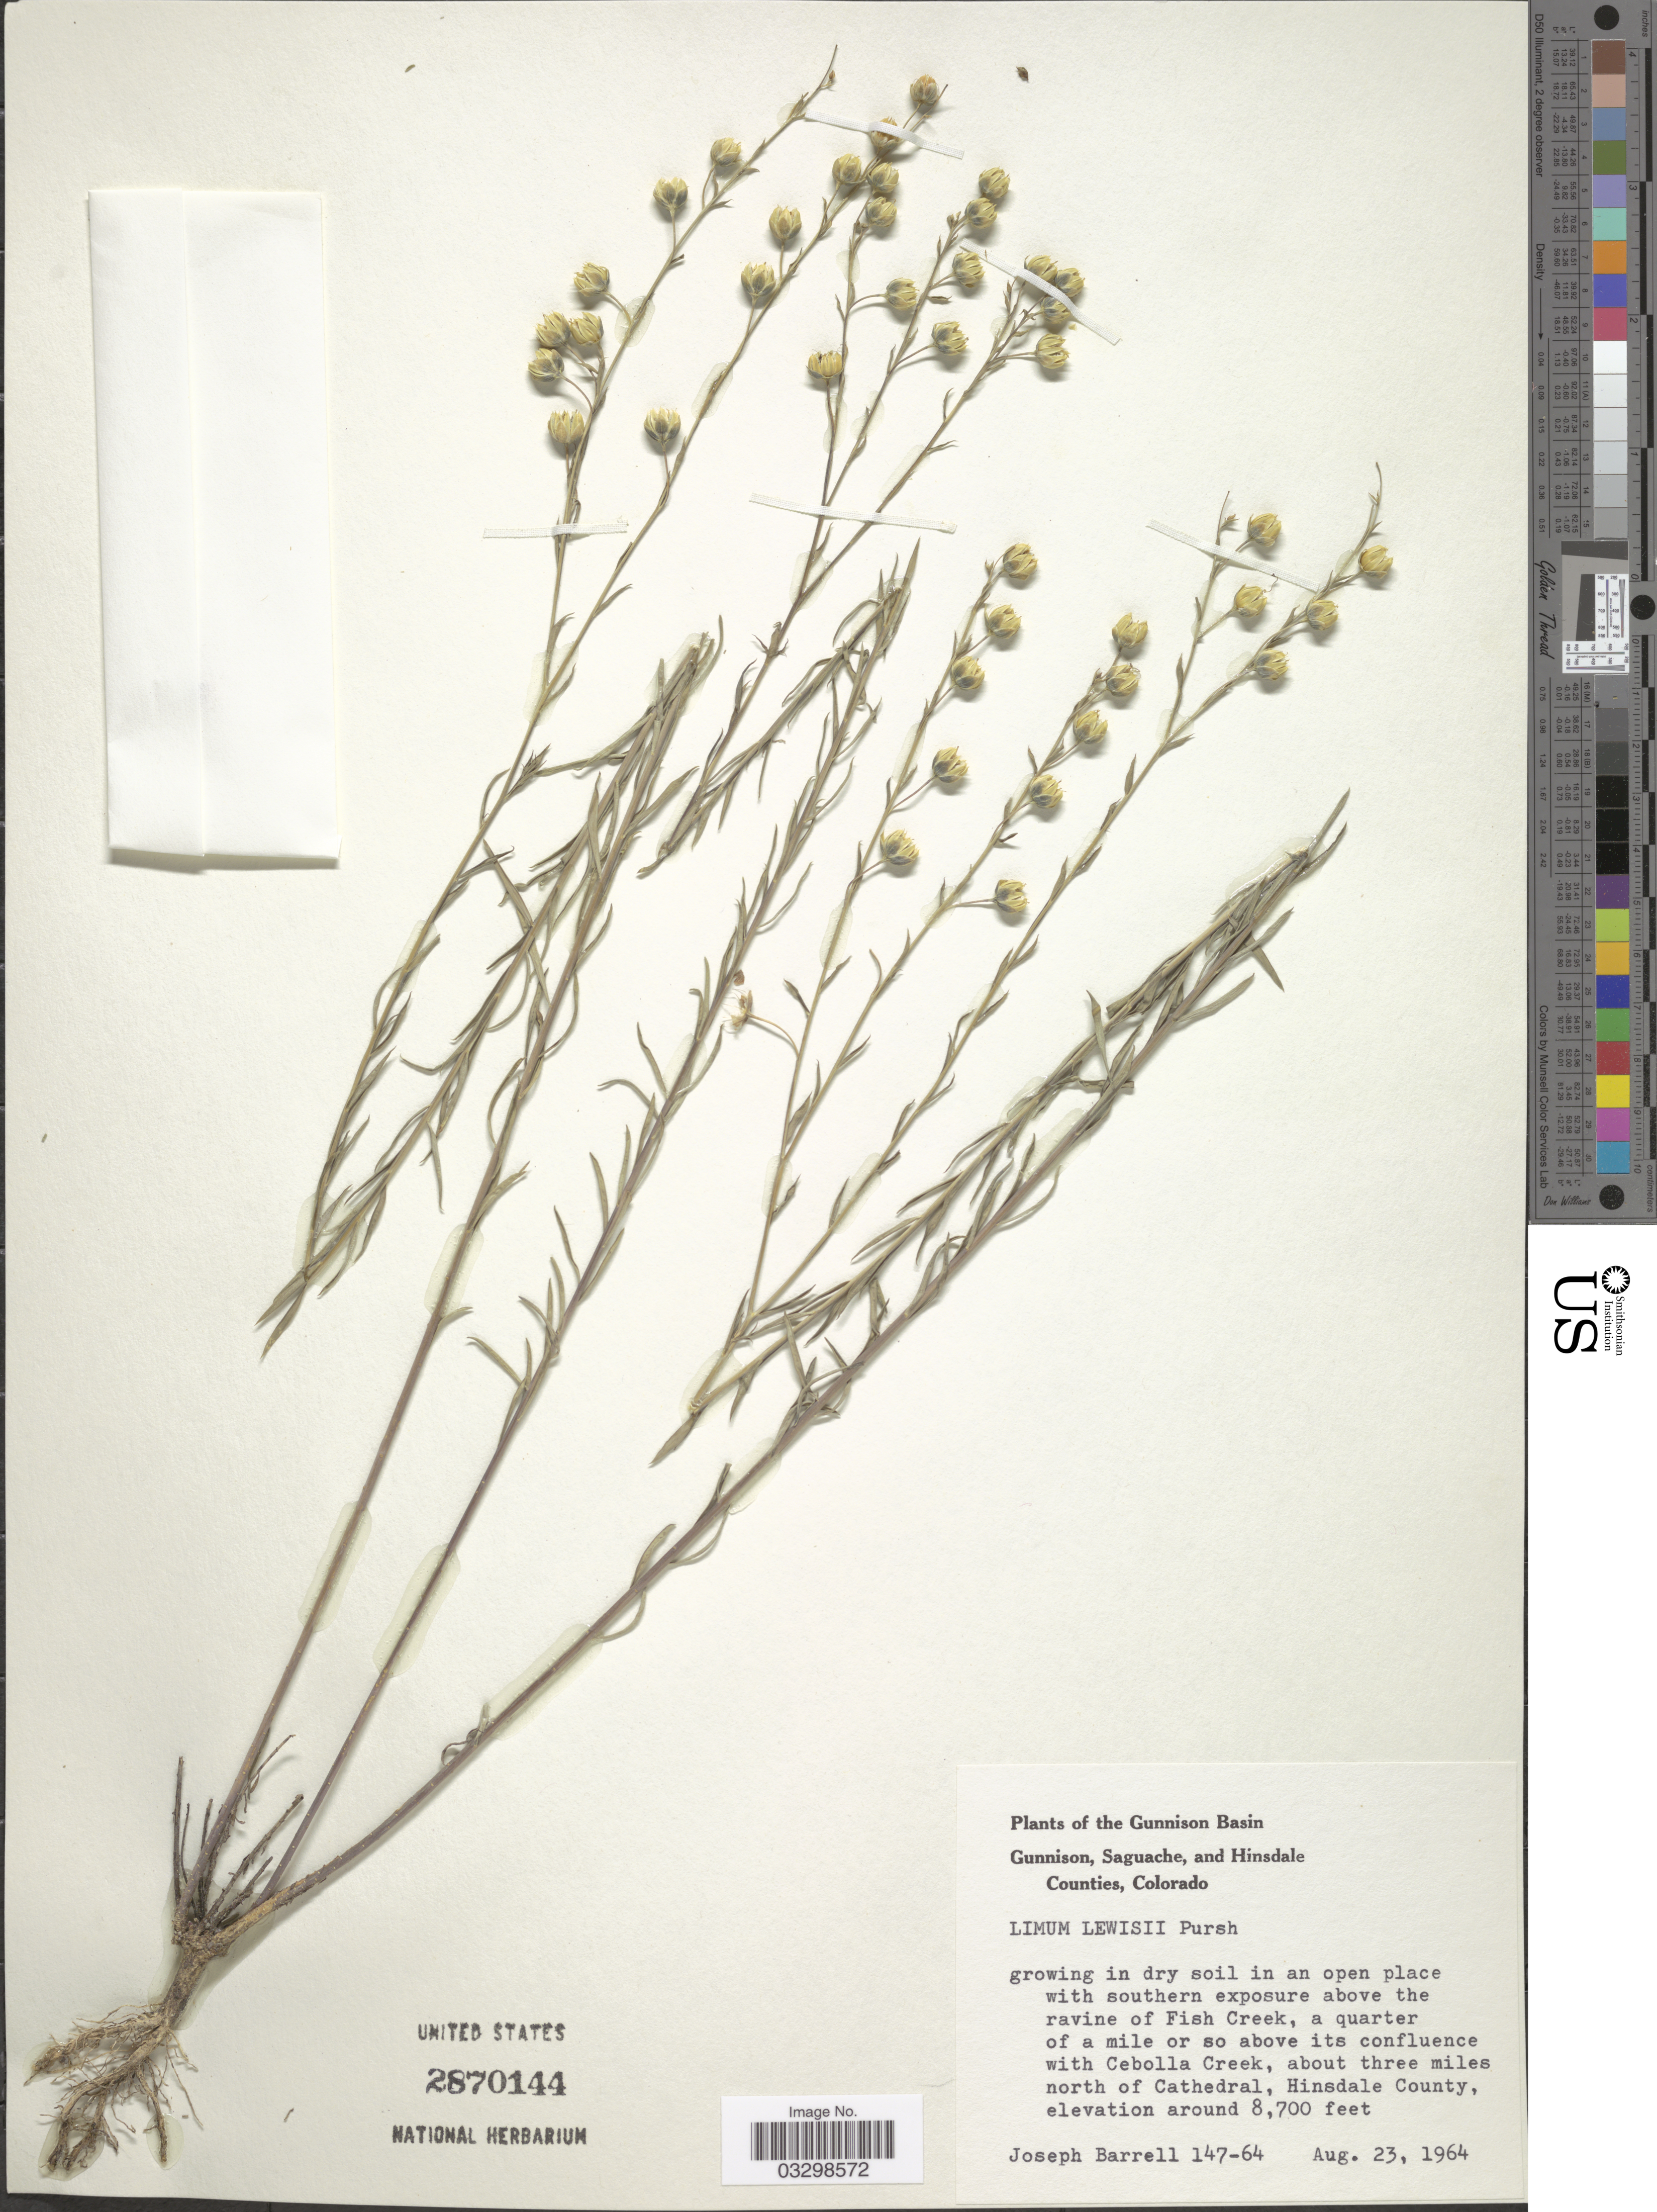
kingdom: Plantae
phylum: Tracheophyta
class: Magnoliopsida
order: Malpighiales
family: Linaceae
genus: Linum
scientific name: Linum lewisii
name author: Pursh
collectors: J. Barrell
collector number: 147-64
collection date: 1964-08-23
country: United States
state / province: Colorado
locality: Gunnison Basin. Above the ravine of Fish Creek, a quarter of a mile or so above its confluence with Cebolla Creek, about three miles north of Cathedral, Hinsdale County.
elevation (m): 2652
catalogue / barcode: US 2870144